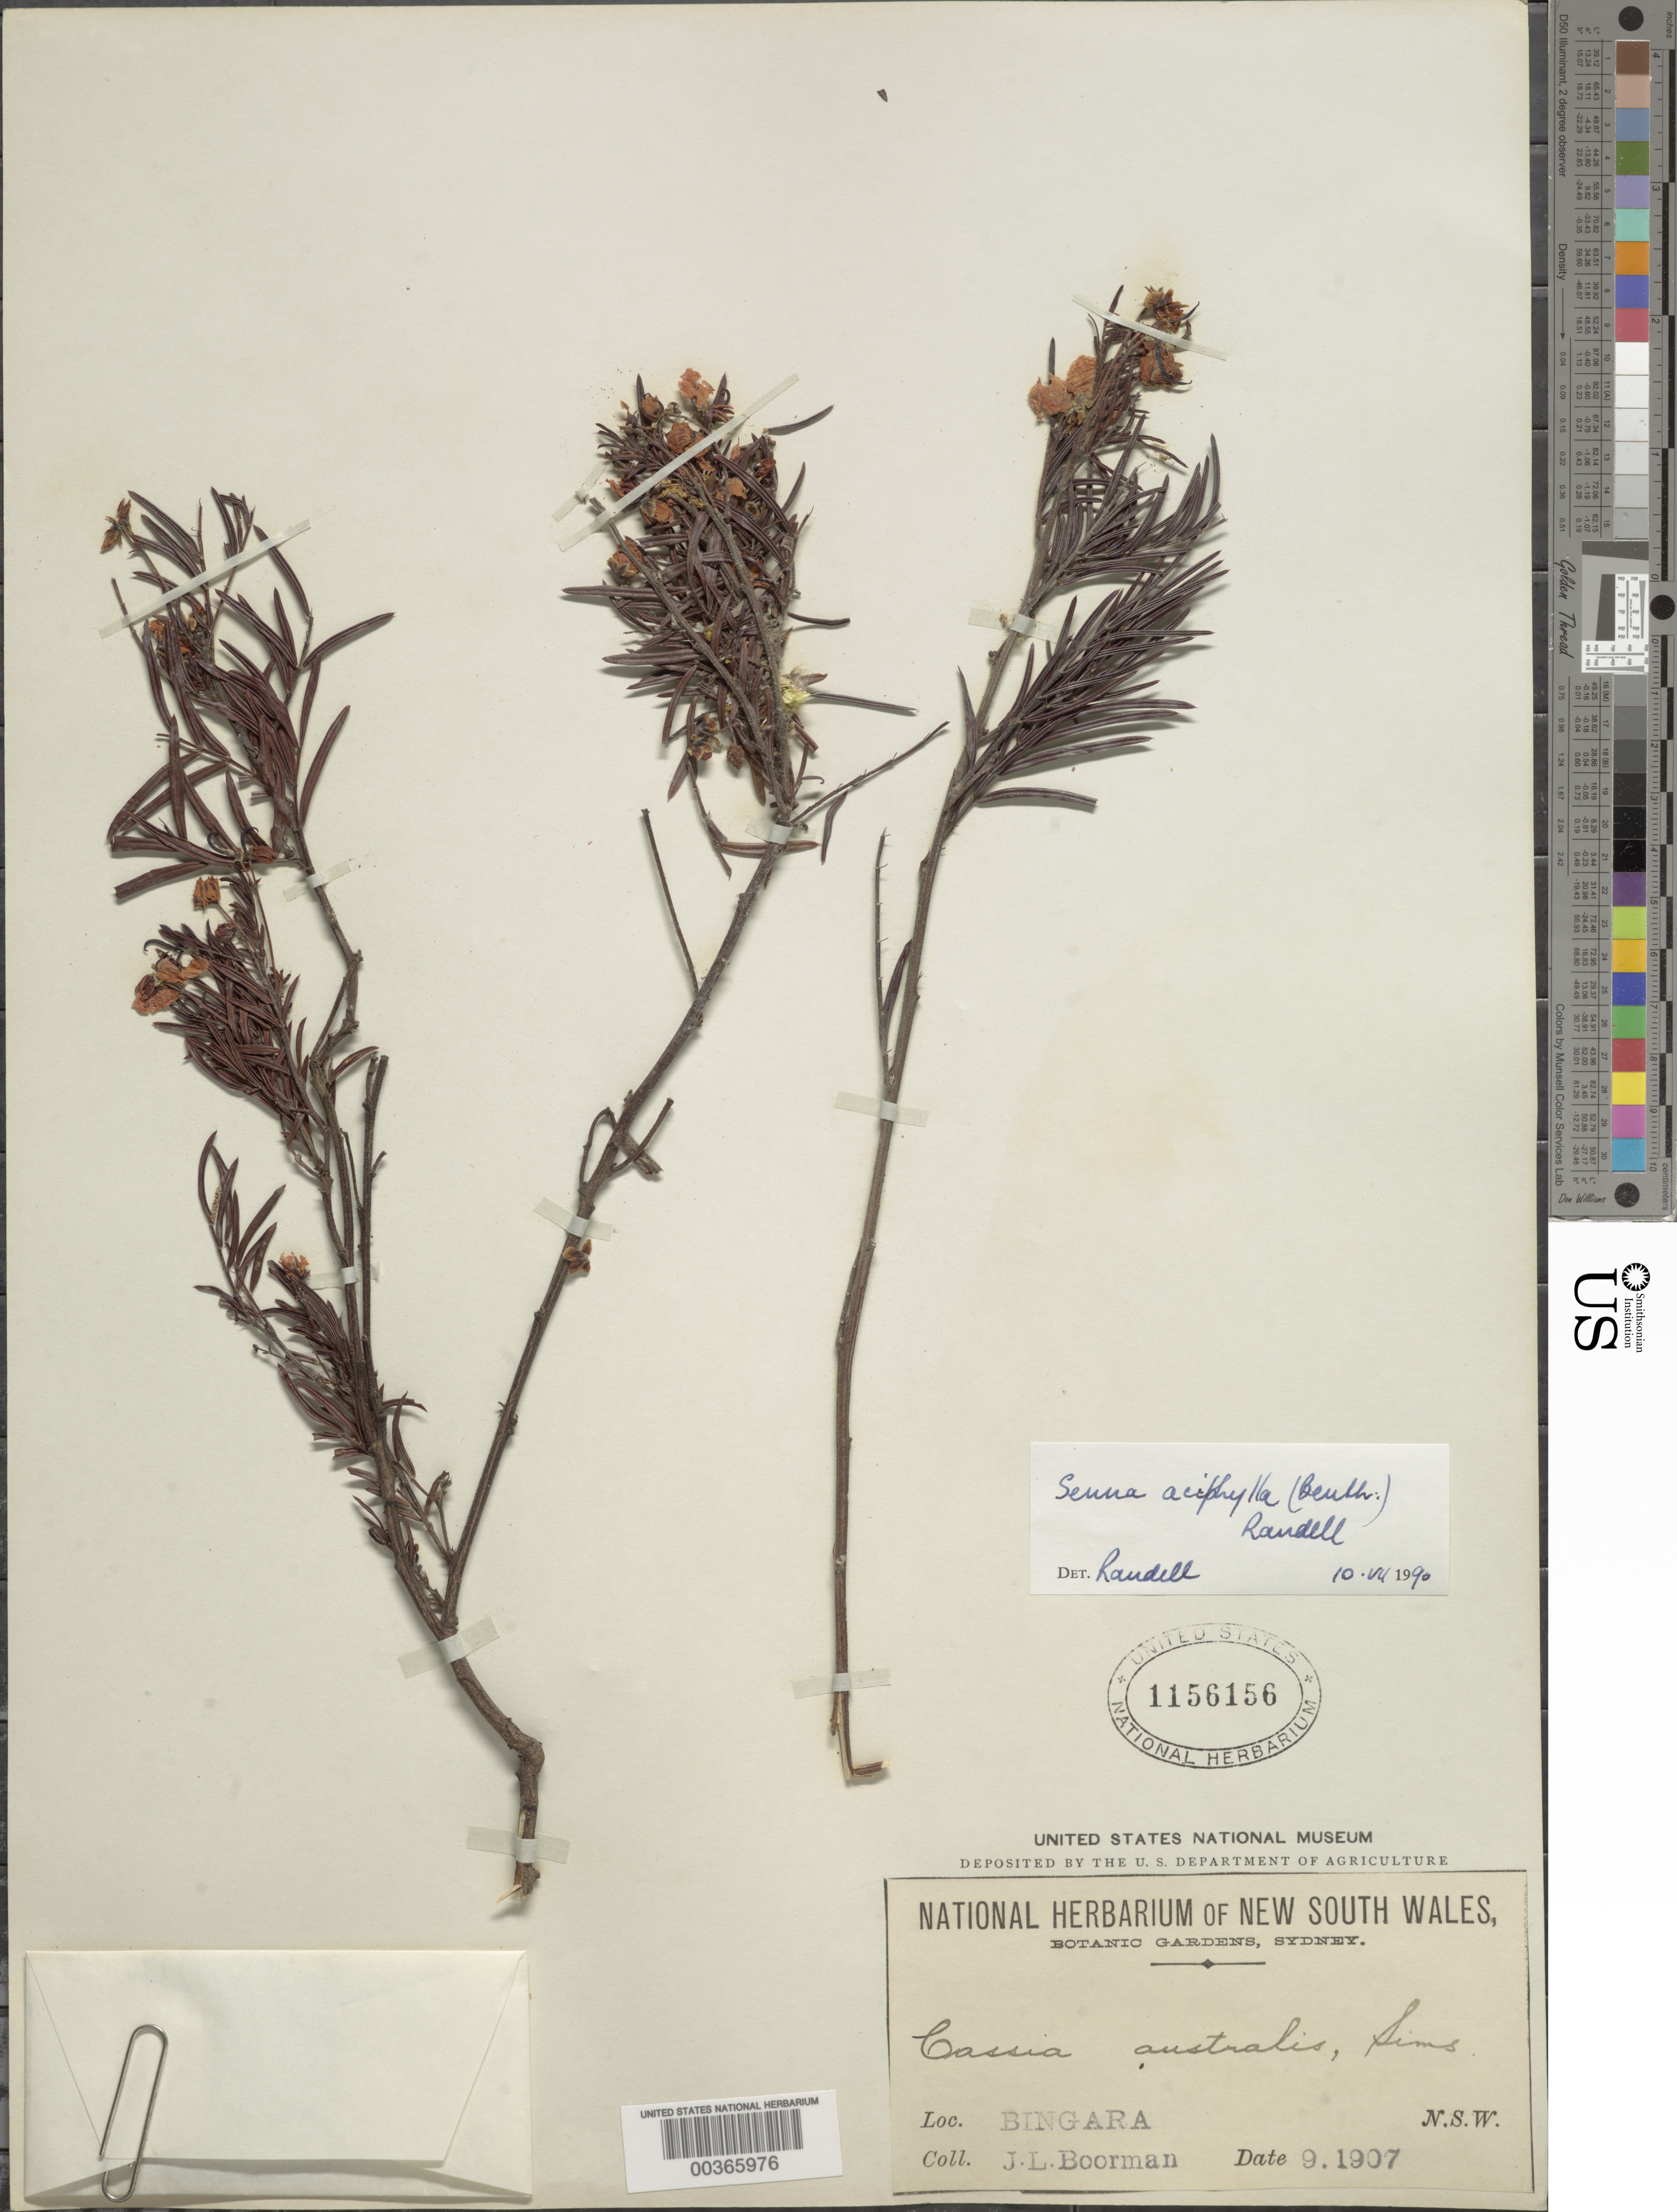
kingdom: Plantae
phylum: Tracheophyta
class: Magnoliopsida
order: Fabales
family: Fabaceae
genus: Senna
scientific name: Senna aciphylla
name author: (Randell) Benth. ex A. Gray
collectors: J. Boorman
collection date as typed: Sep 1907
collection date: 1907-09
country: Australia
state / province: New South Wales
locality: Bingara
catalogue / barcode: US 1156156